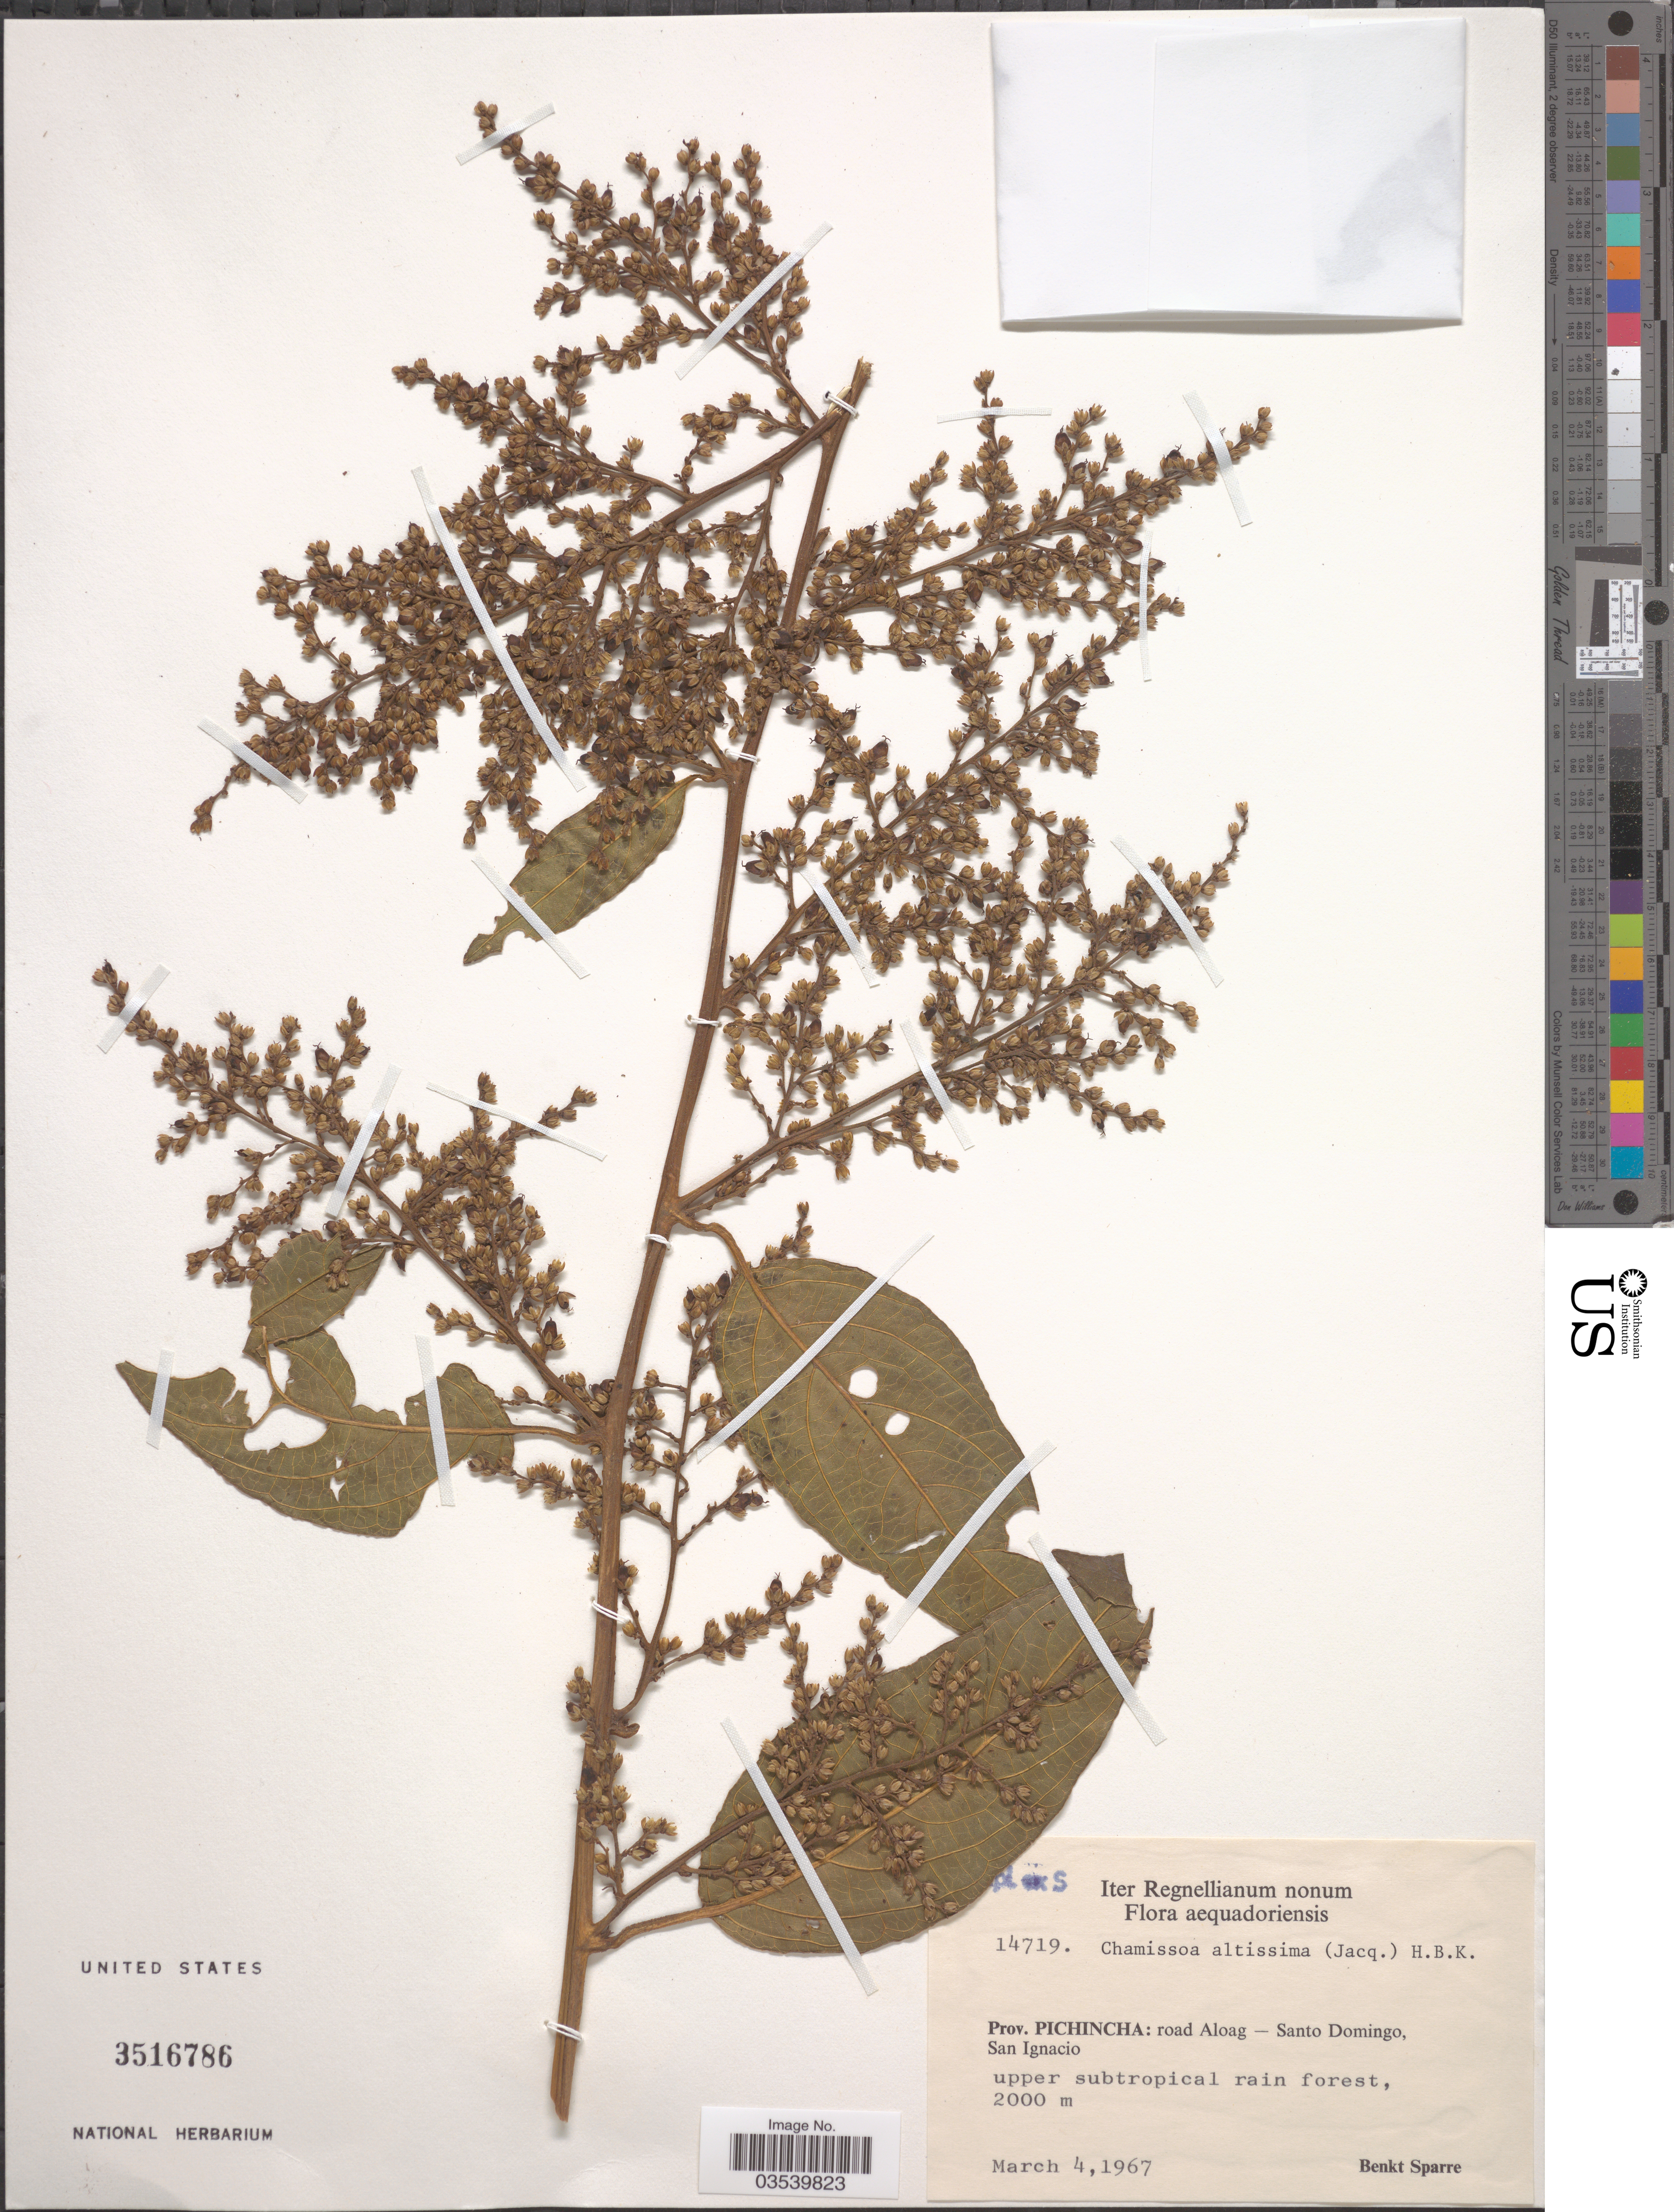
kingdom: Plantae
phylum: Tracheophyta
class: Magnoliopsida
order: Caryophyllales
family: Amaranthaceae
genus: Chamissoa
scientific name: Chamissoa altissima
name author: (Jacq.) Kunth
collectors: B. Sparre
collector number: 14719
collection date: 1967-03-04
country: Ecuador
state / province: Pichincha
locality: Road Aloag - Santo Domingo, San Ignacio. Aequadoriensis.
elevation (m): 2000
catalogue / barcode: US 3516786